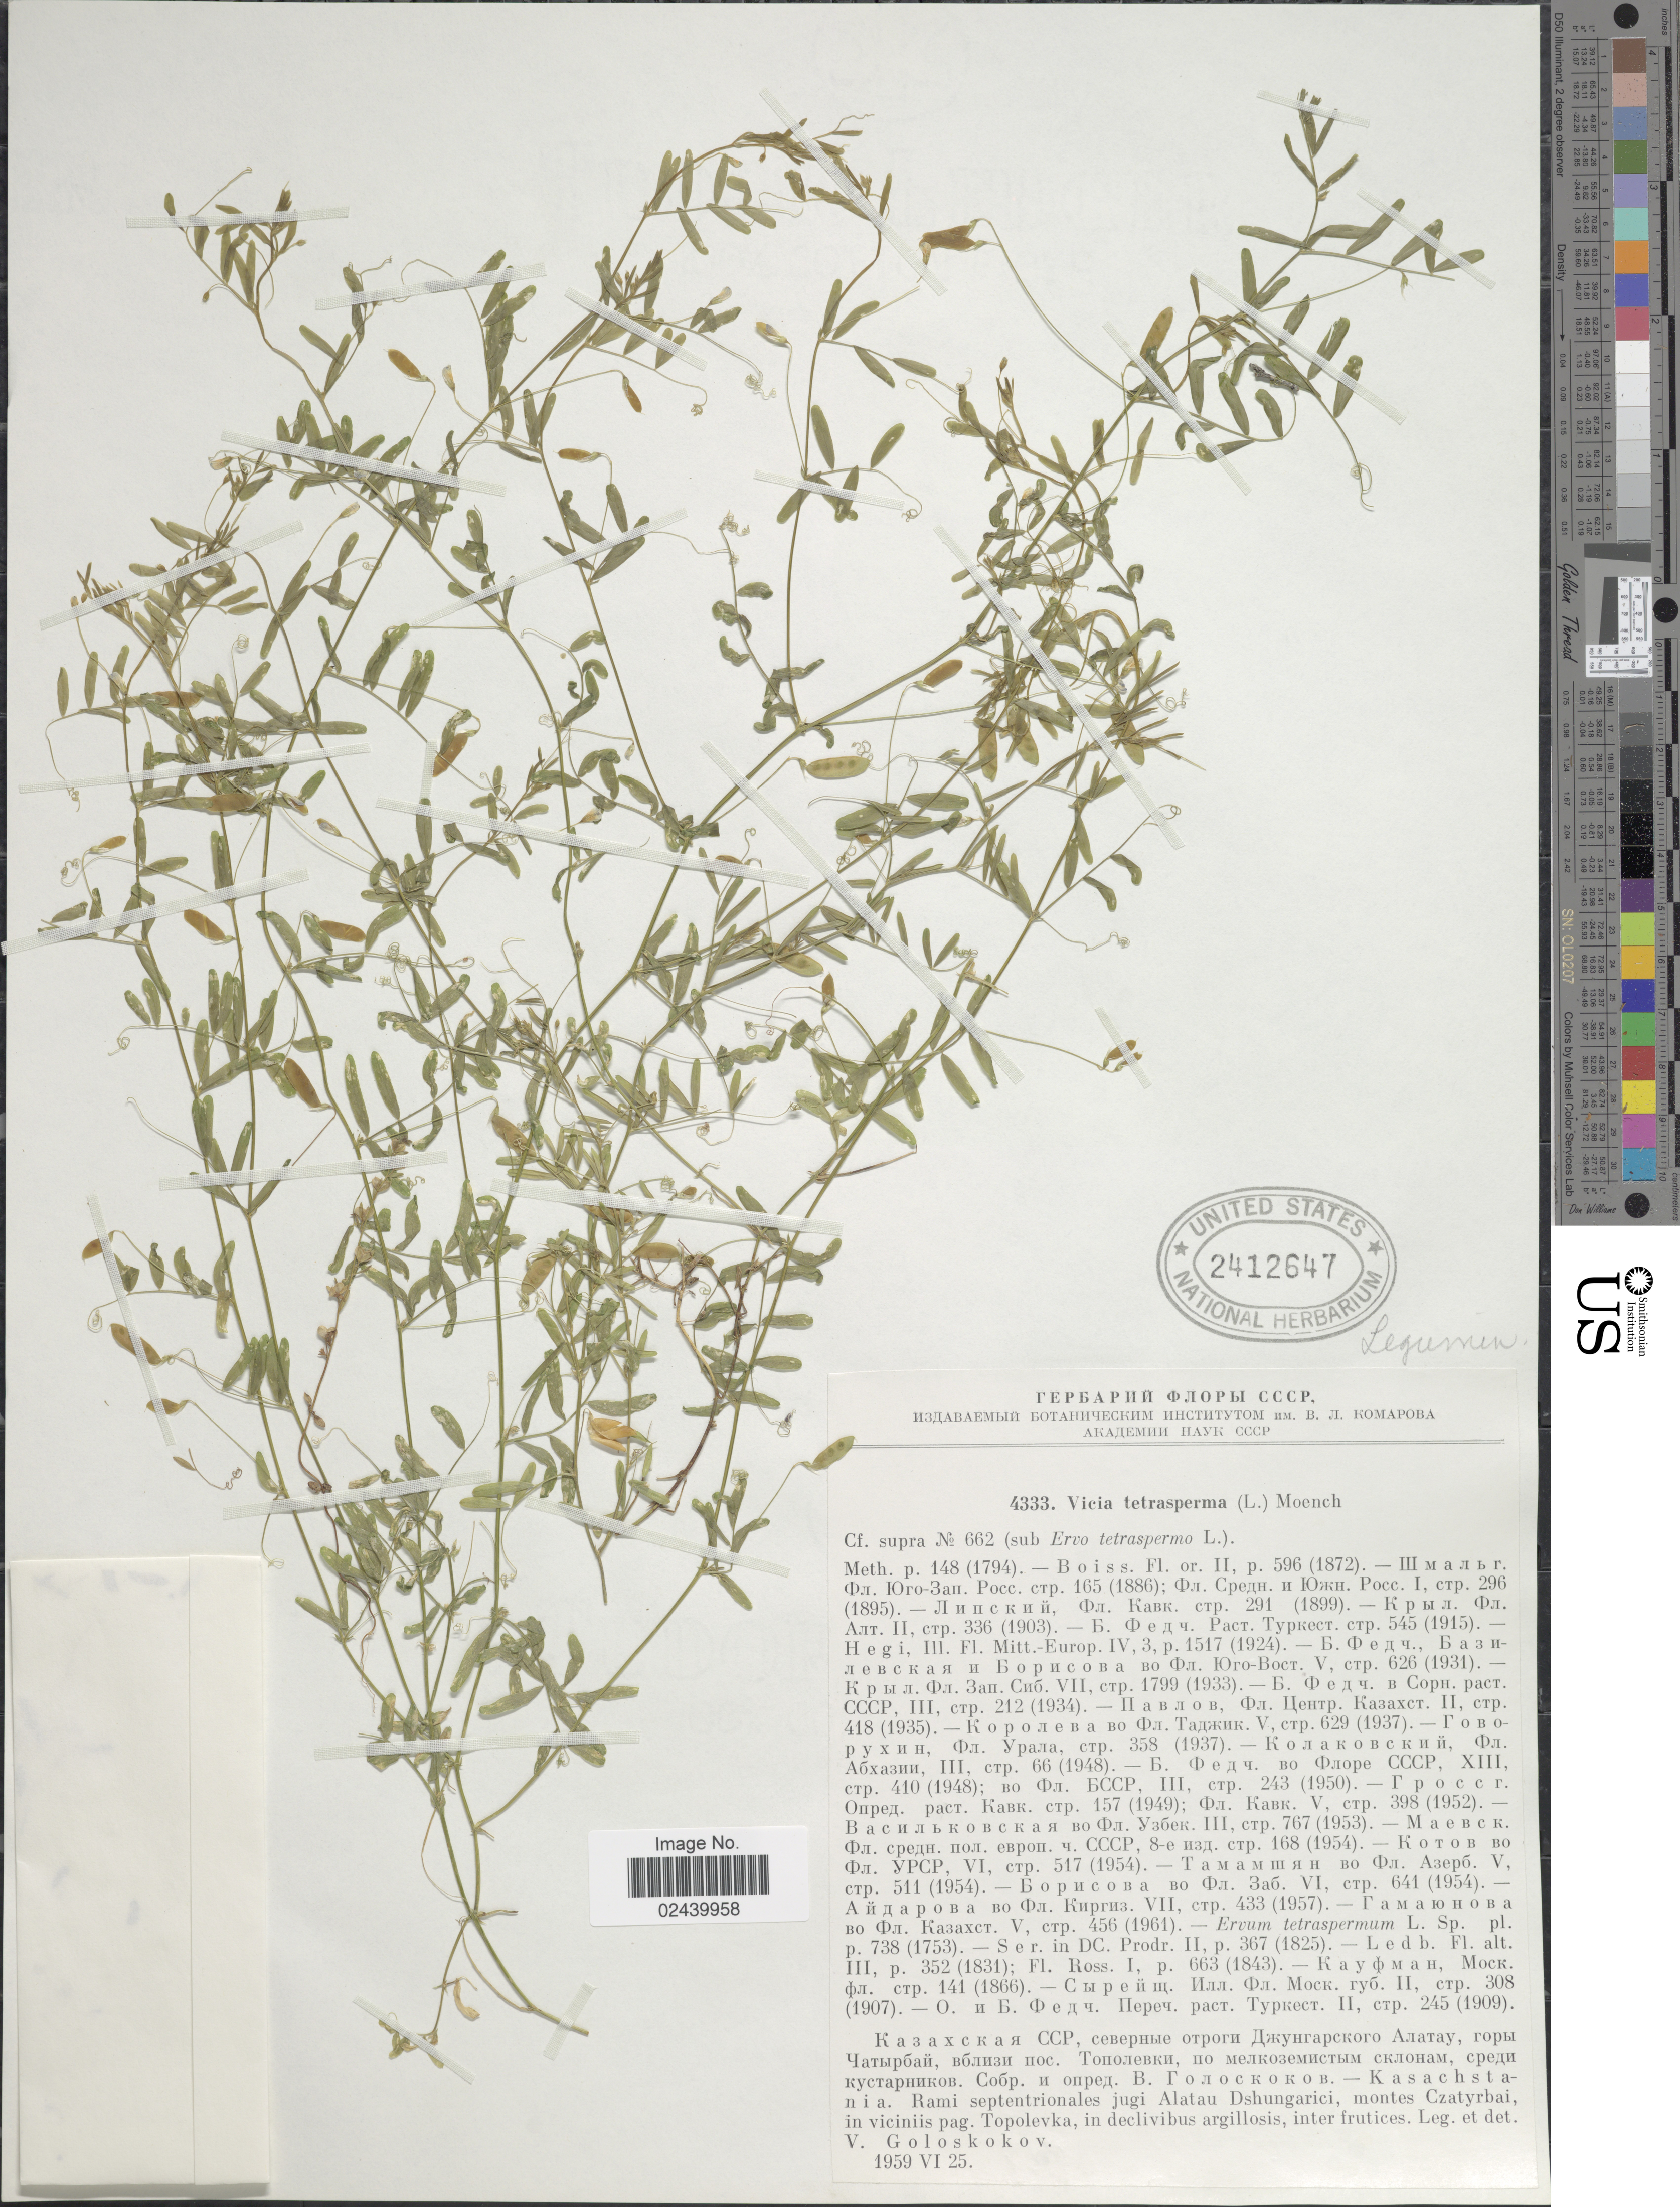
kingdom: Plantae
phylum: Tracheophyta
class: Magnoliopsida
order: Fabales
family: Fabaceae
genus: Vicia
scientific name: Vicia tetrasperma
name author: (L.) Schreb.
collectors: V. P. Goloskokov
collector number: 4333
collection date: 1959-06-25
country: Kazakhstan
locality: Kasachstania. Rami septentrionalis jugi Alatau Dshungarici, montes Czatyrbai, in viciniis pag Topolevka, in declivibus argillosis, inter frutices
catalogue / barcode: US 2412647